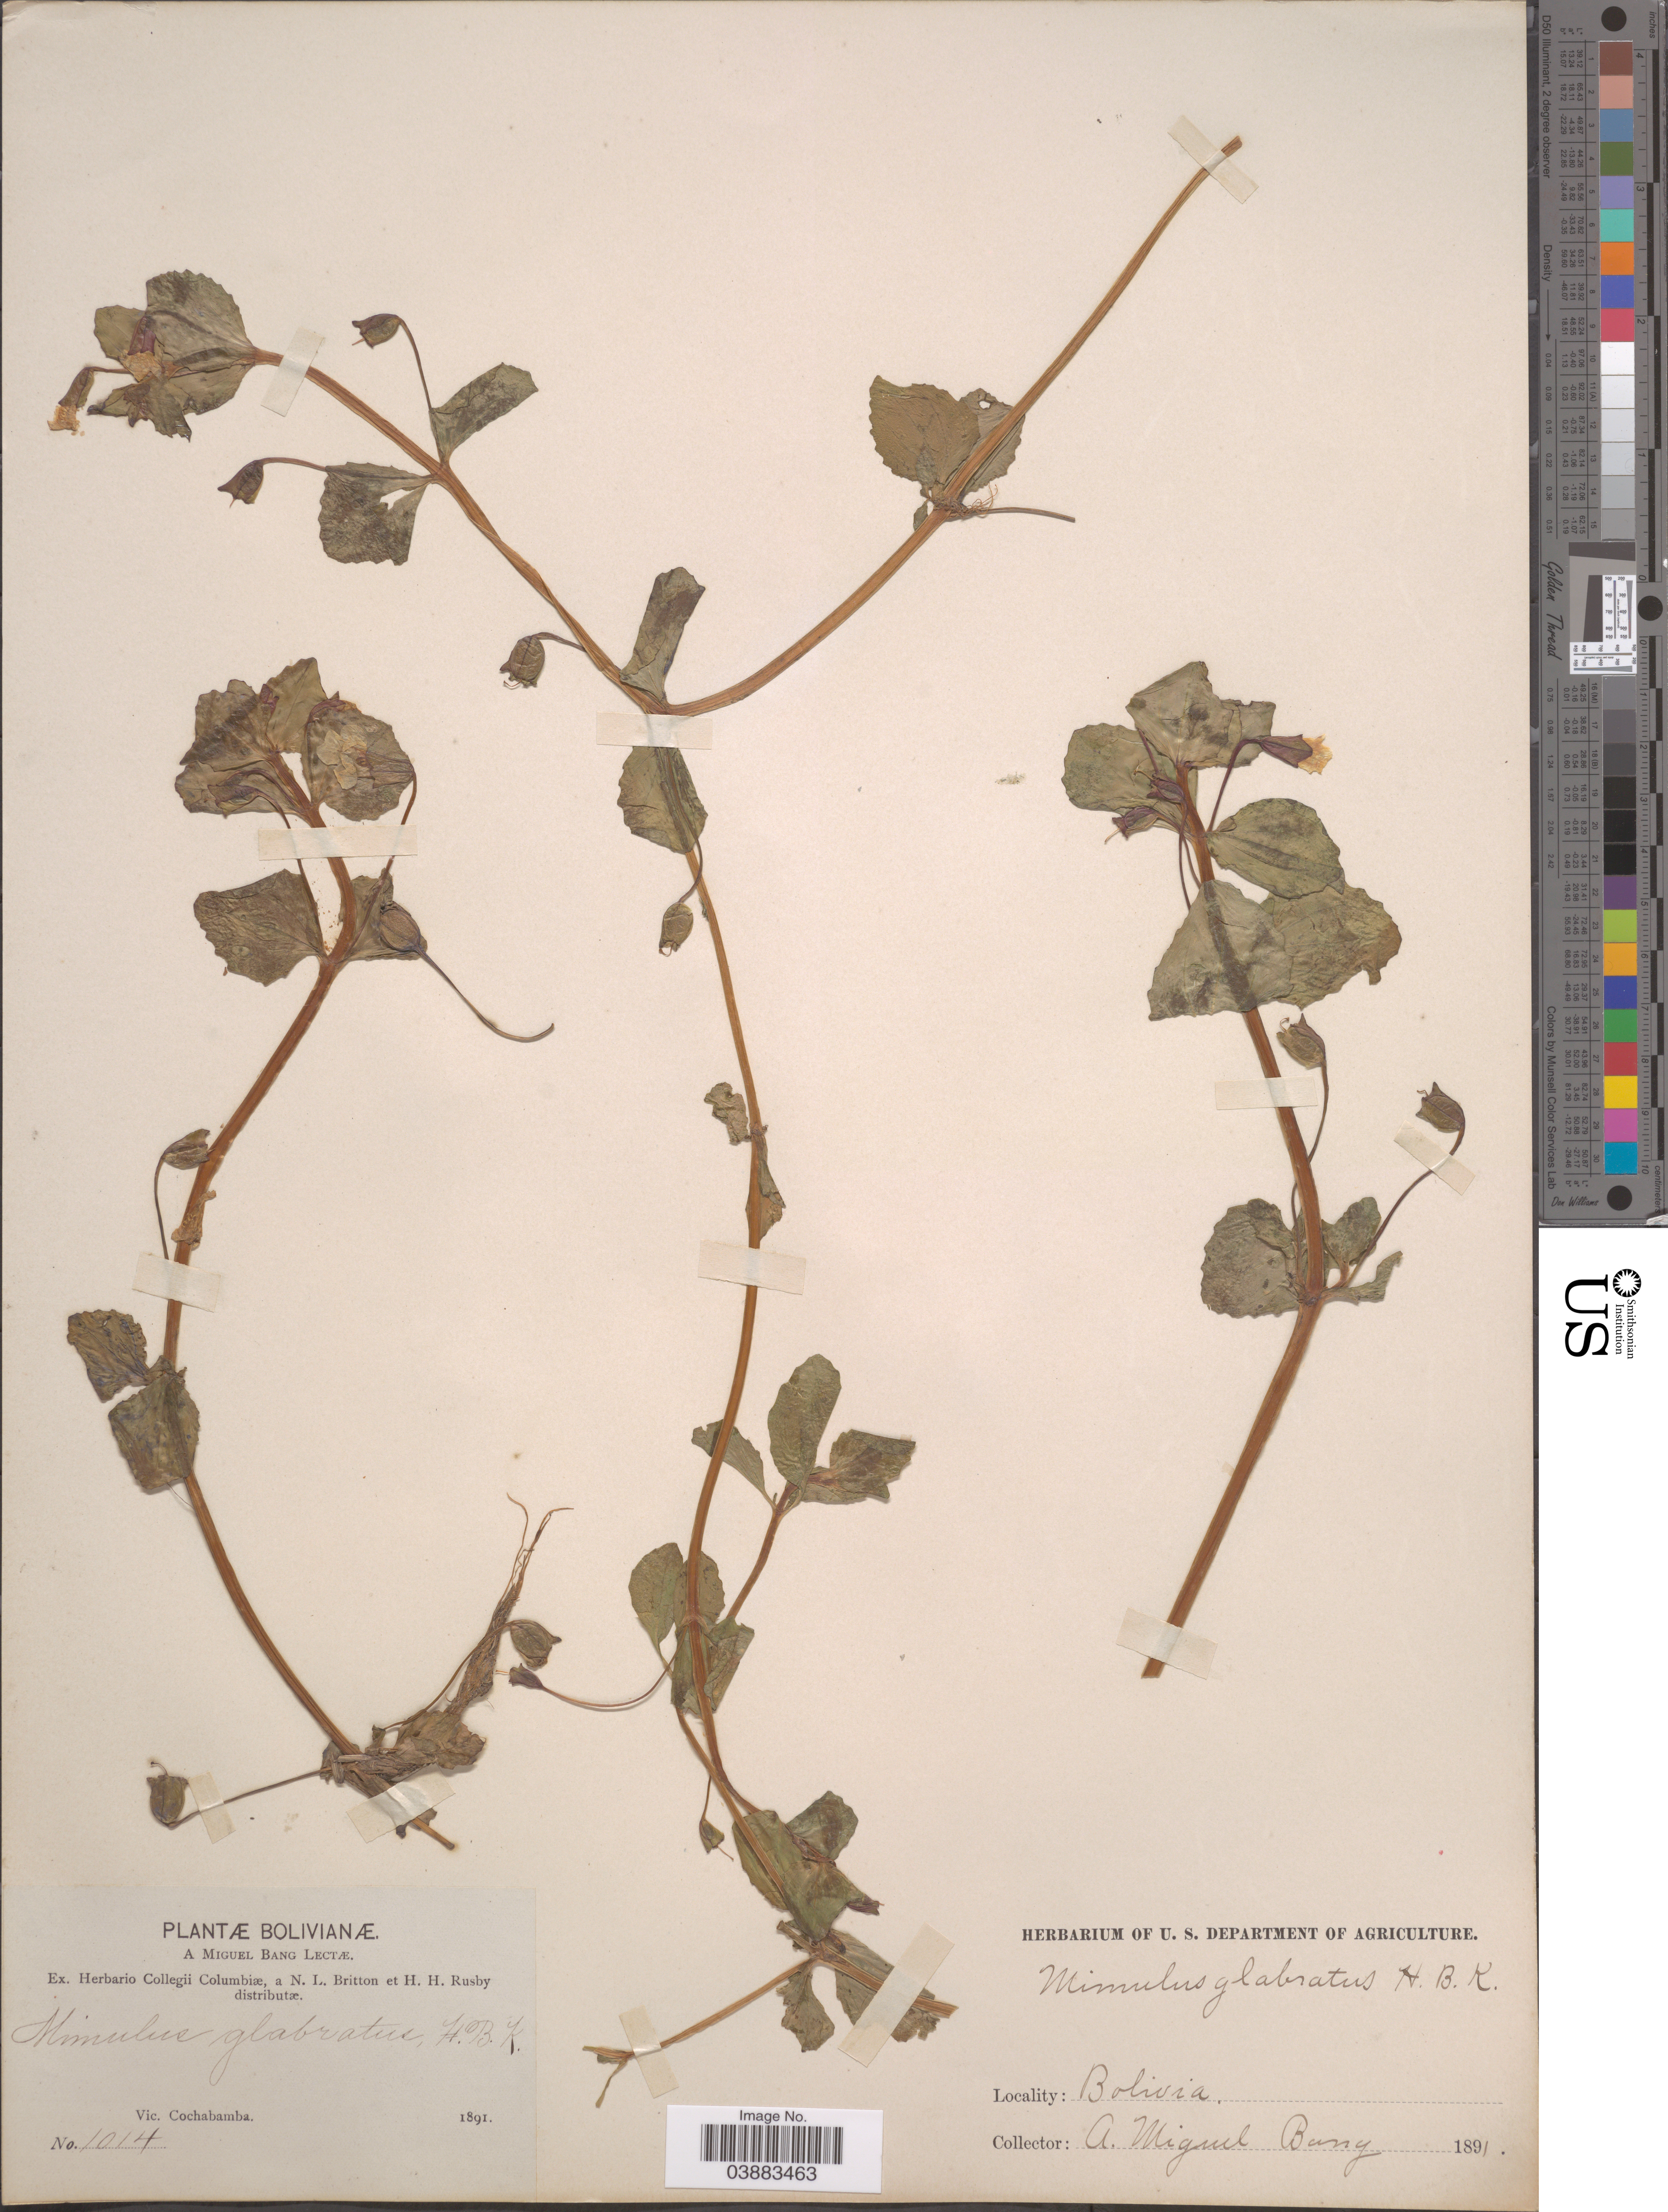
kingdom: Plantae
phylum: Tracheophyta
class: Magnoliopsida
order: Lamiales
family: Phrymaceae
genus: Mimulus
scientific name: Mimulus glabratus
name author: Kunth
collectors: M. Bang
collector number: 1014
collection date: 1891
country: Bolivia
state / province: Cochabamba